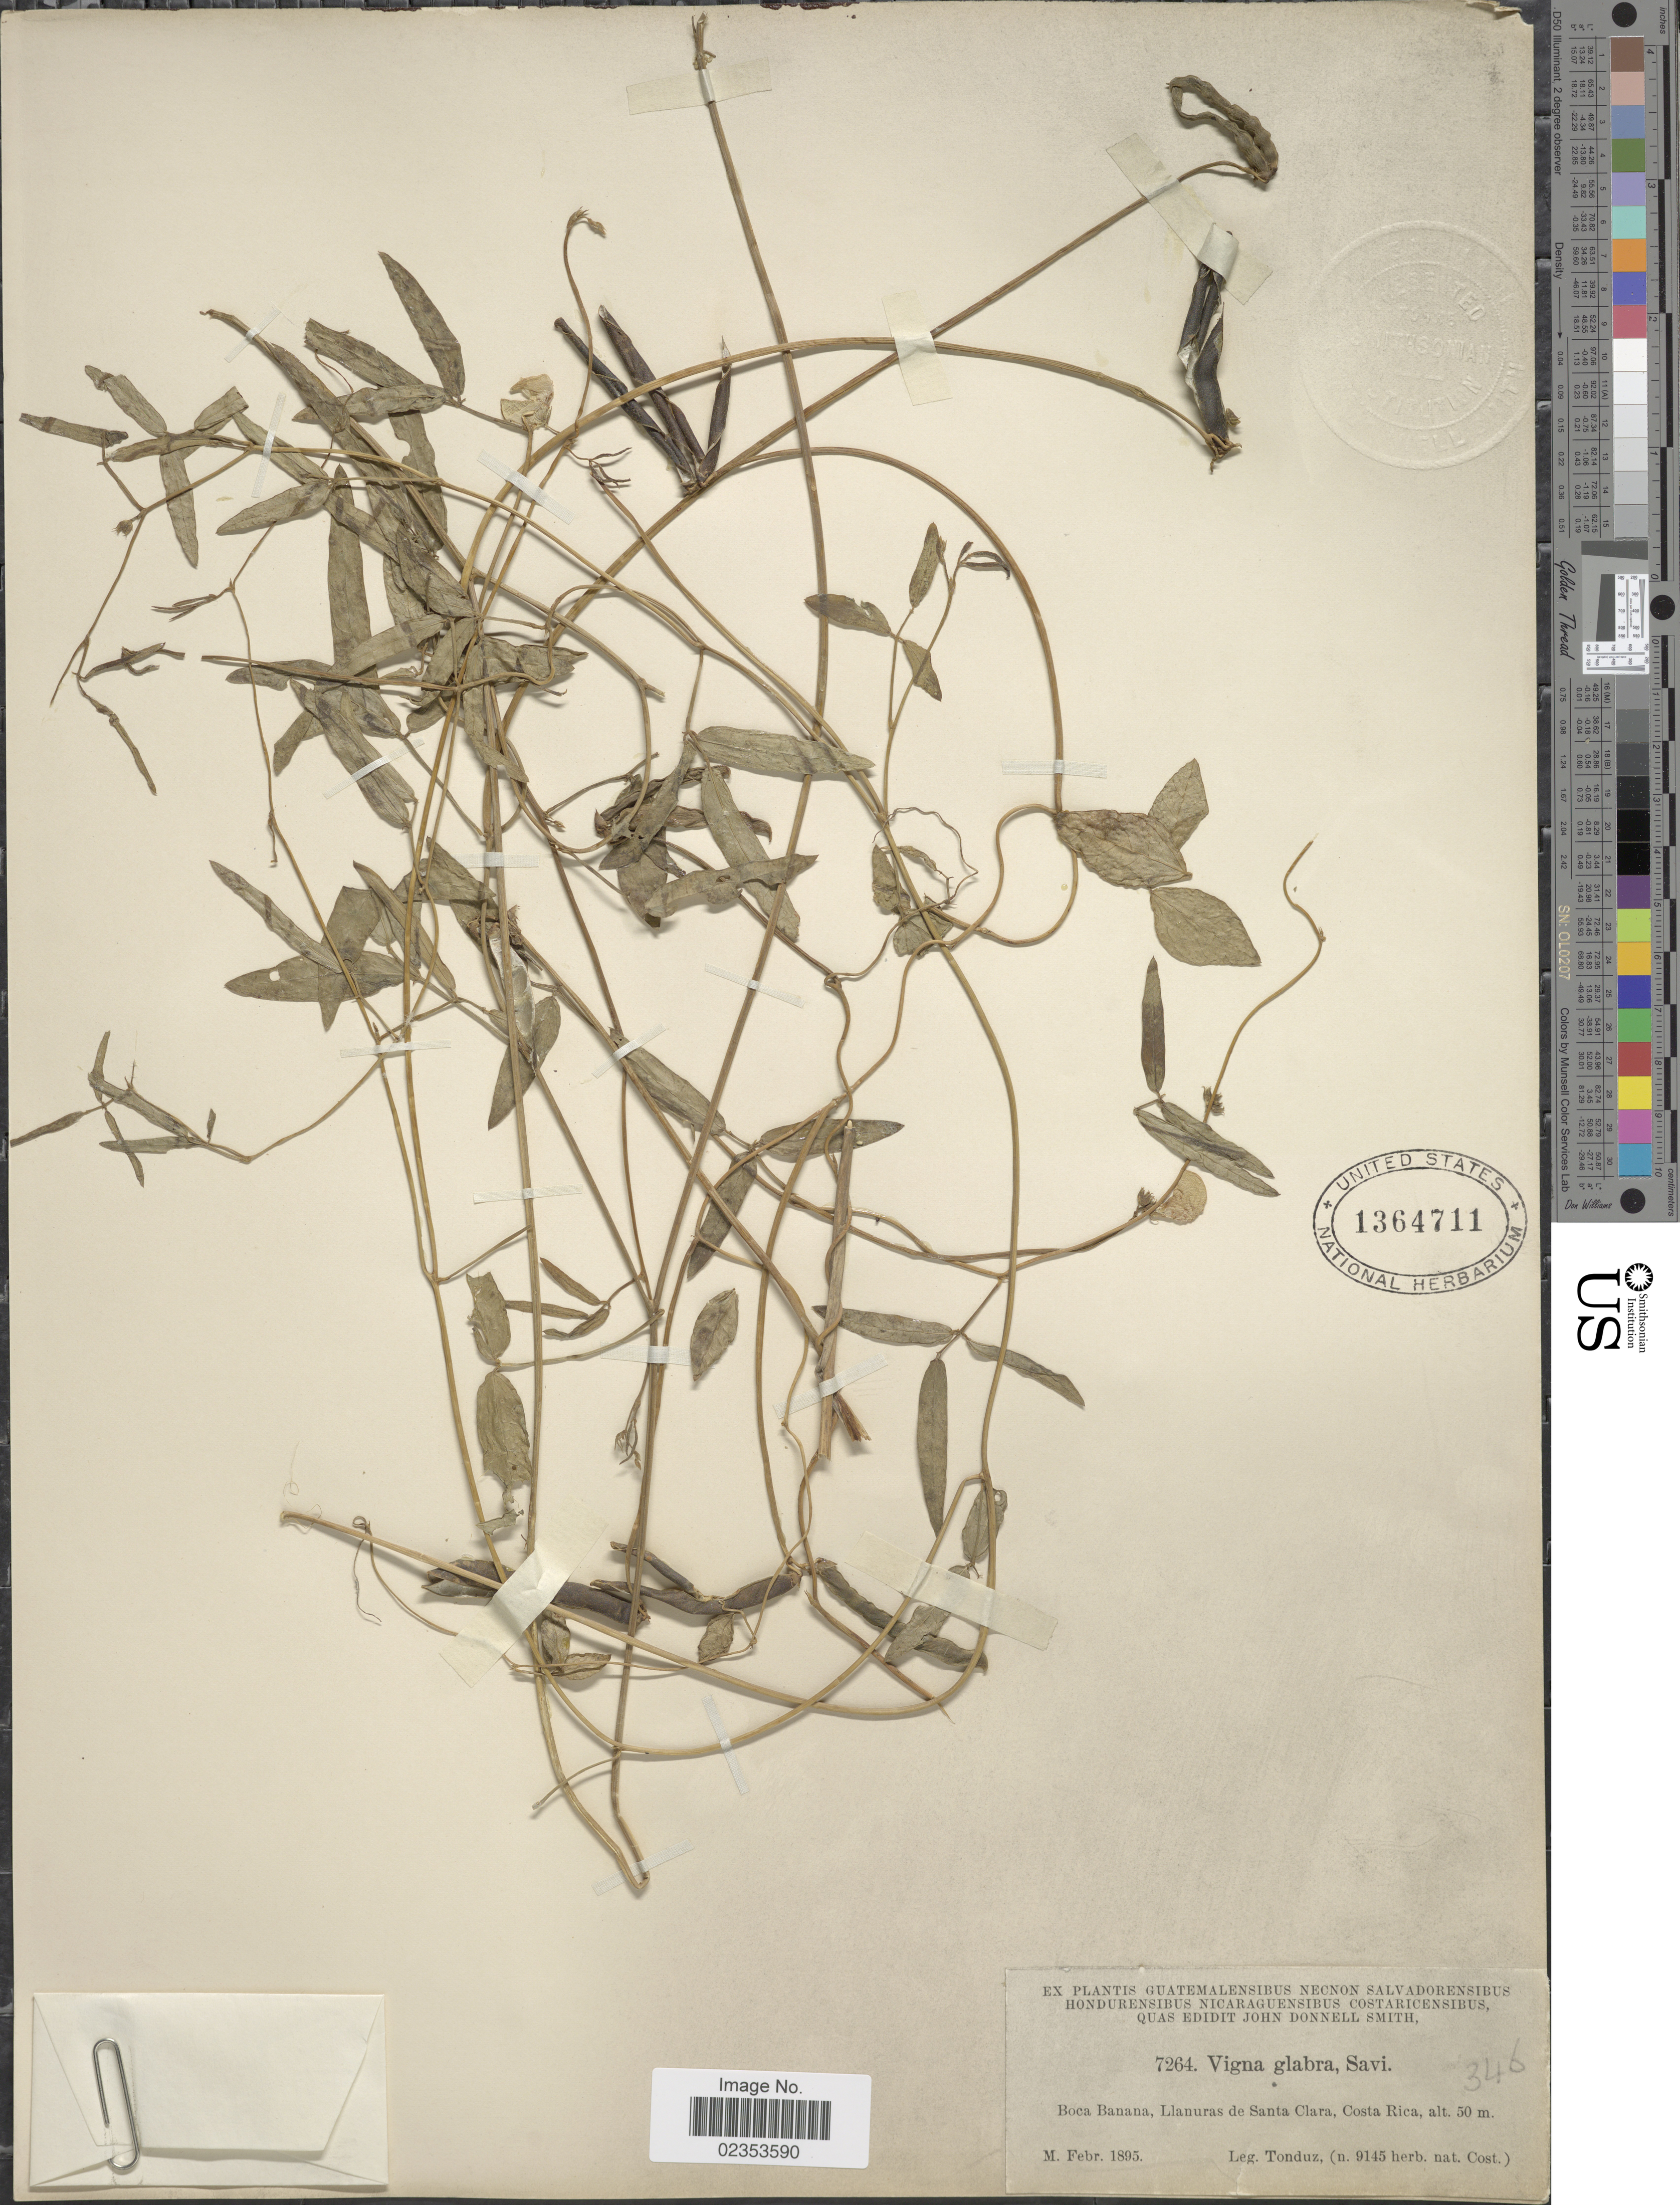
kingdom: Plantae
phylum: Tracheophyta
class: Magnoliopsida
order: Fabales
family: Fabaceae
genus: Vigna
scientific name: Vigna luteola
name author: (Jacq.) Benth.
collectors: A. Tonduz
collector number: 7264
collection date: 1895-02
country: Costa Rica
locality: Boca Banana, Llanuras de Santa Clara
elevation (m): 50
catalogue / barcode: US 1364711